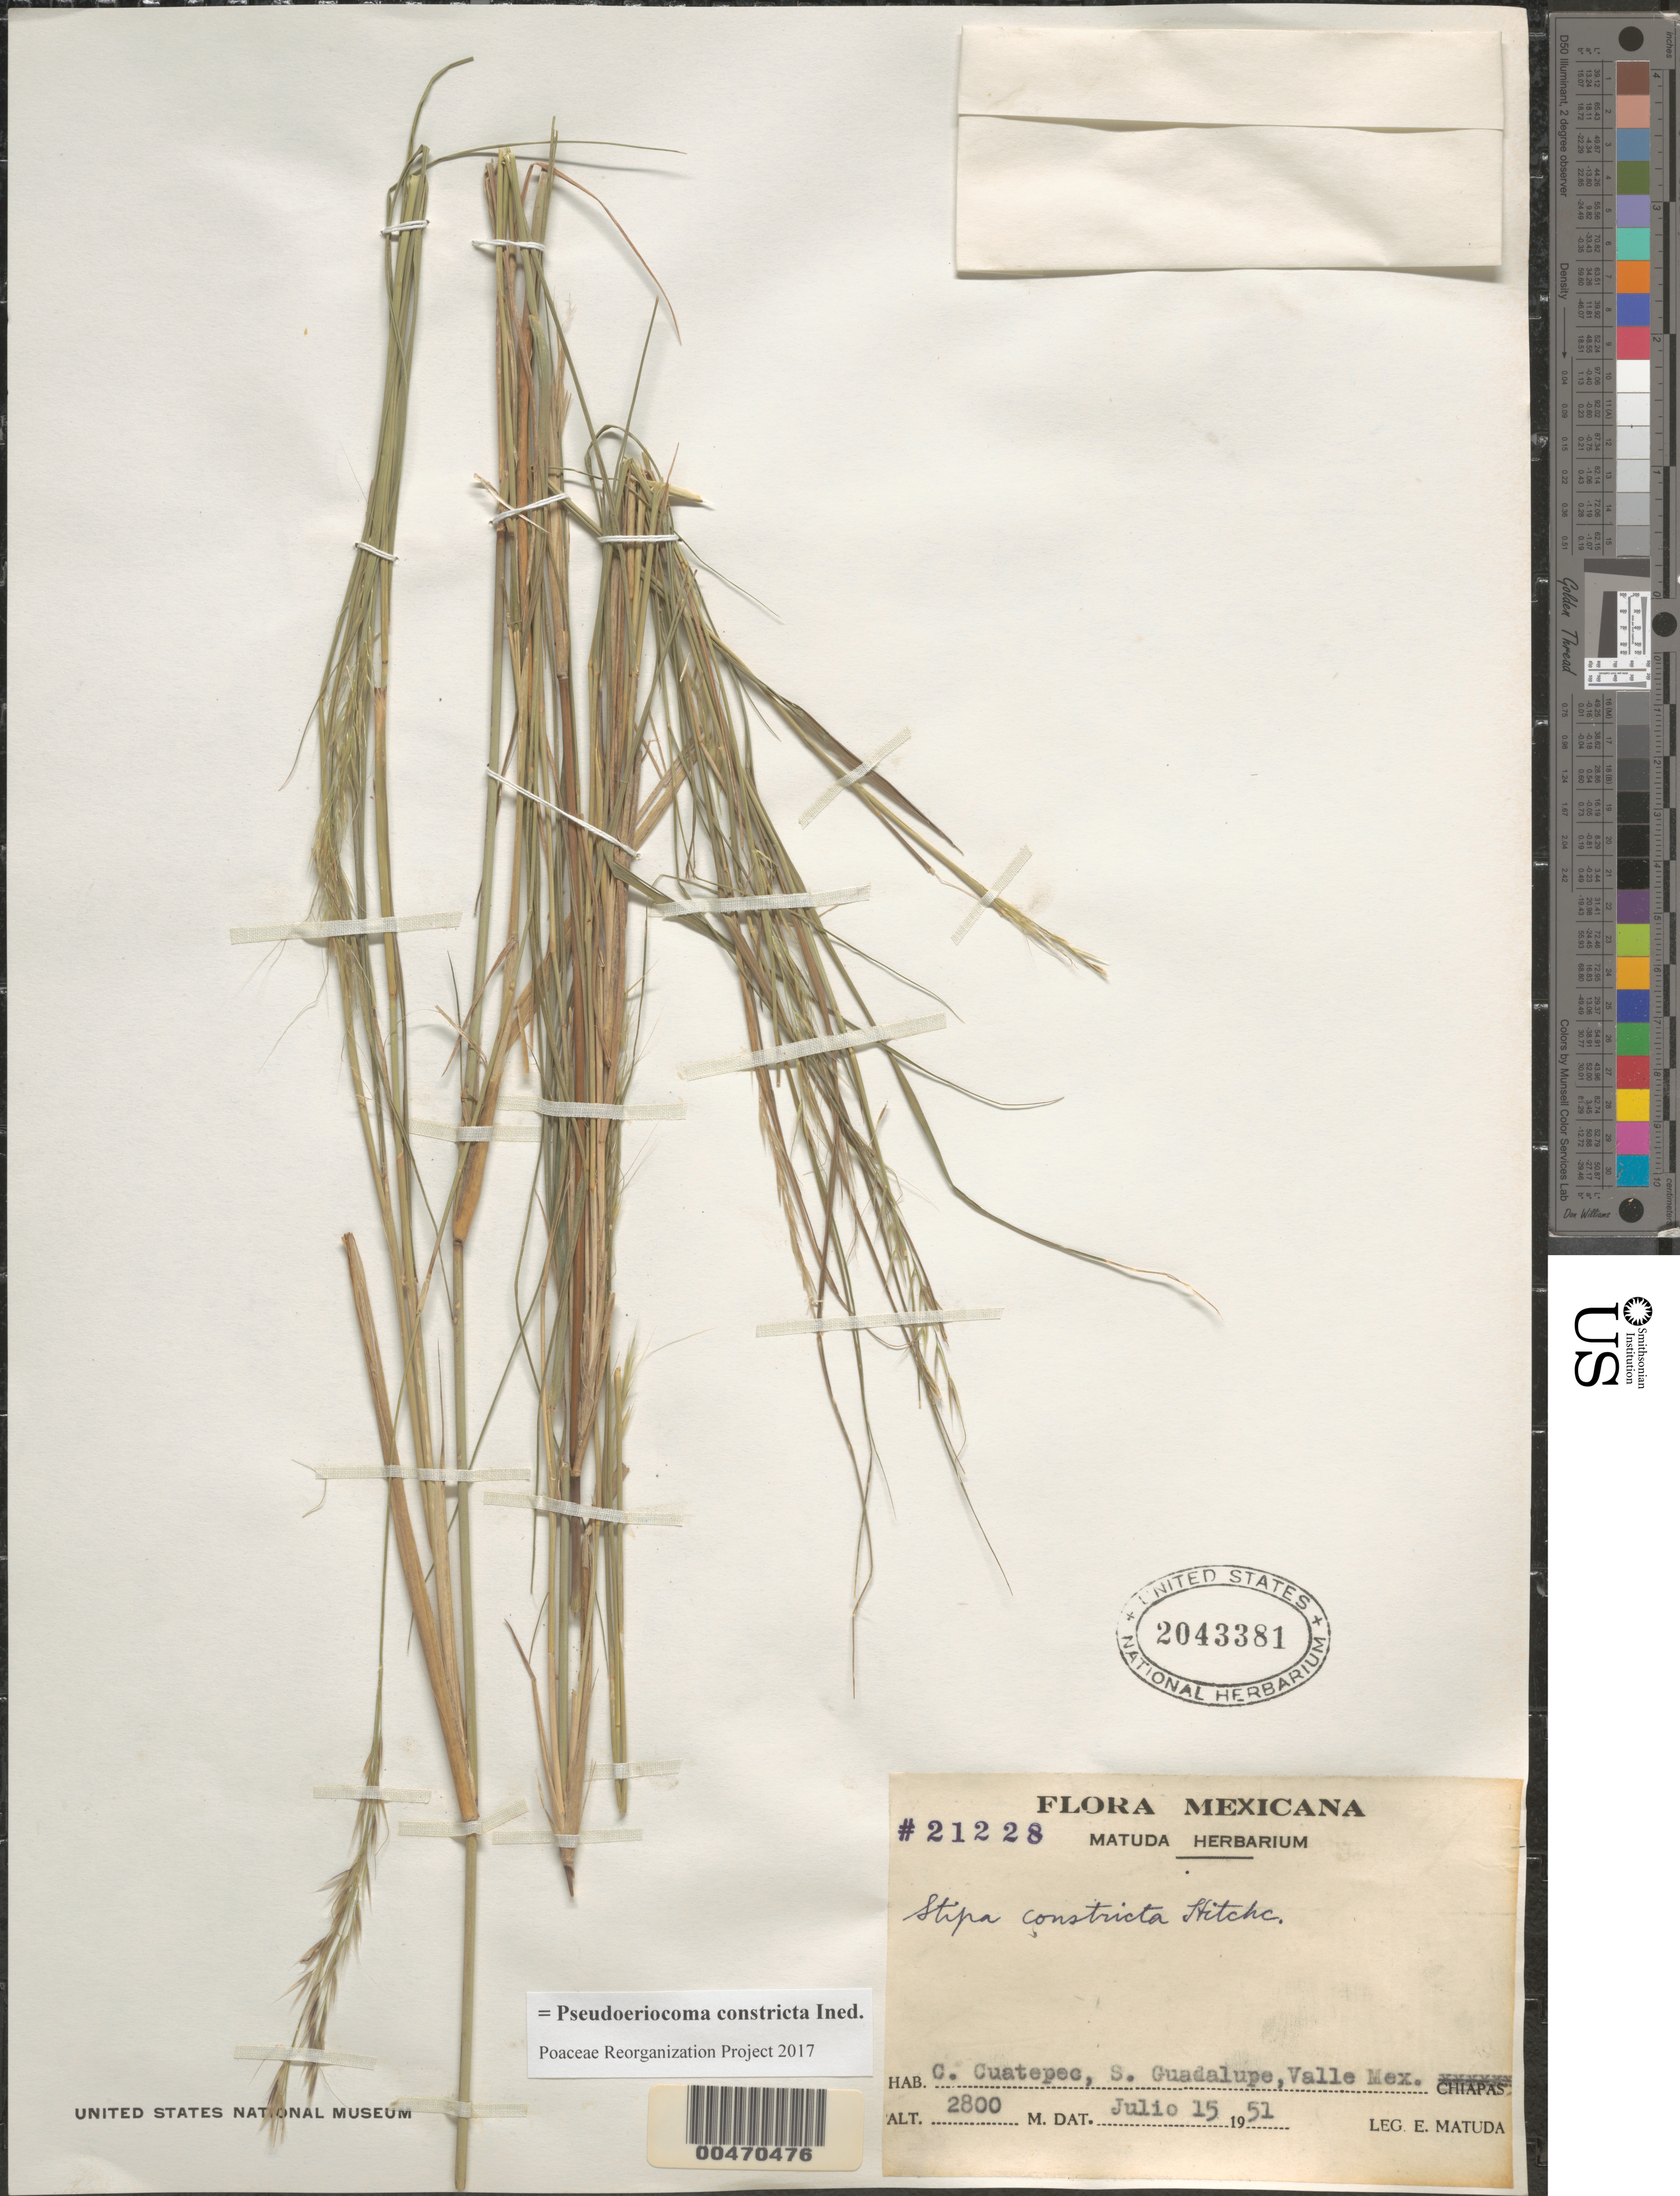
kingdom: Plantae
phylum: Tracheophyta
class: Liliopsida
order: Poales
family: Poaceae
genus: Pseudoeriocoma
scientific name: Pseudoeriocoma constricta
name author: (Kunth) Romasch.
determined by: Poaceae Reorganization Project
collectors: E. Matuda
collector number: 21228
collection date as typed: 15 Jul 1951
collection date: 1951-07-15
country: Mexico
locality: C. Cuatepec, S. Guadalupe, Valle Mex.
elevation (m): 2800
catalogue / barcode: US 2043381